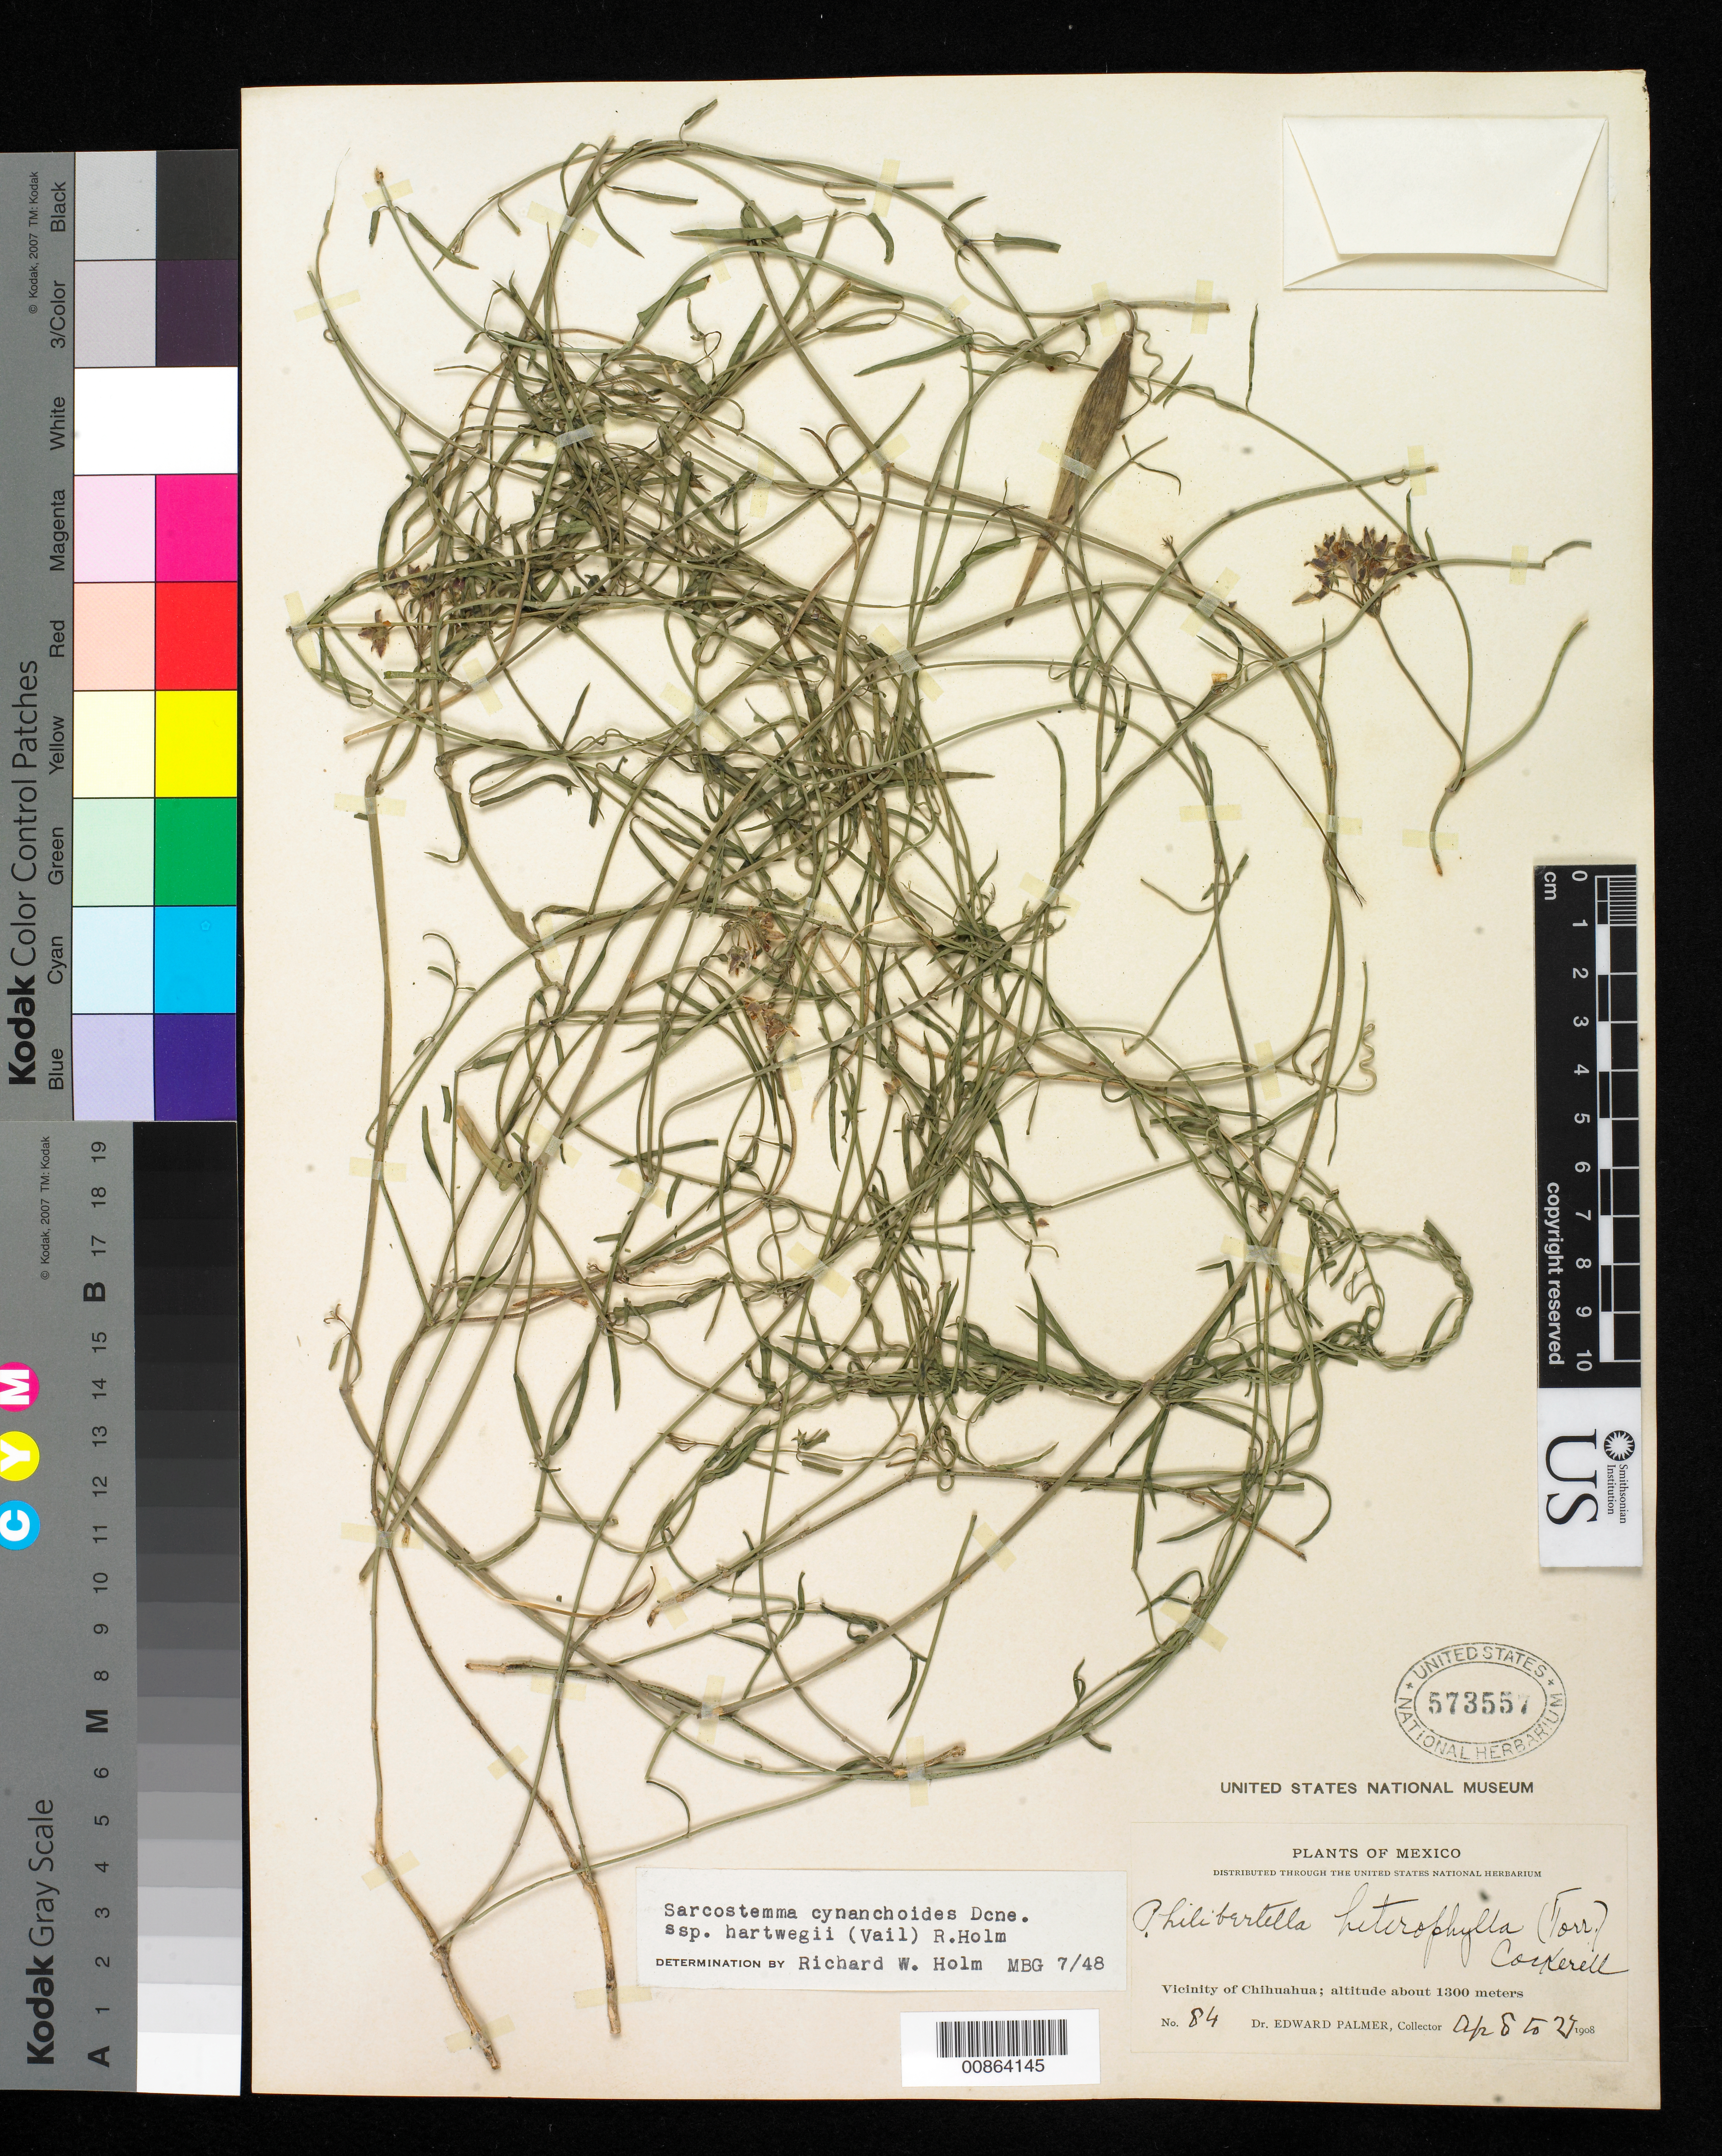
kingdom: Plantae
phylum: Tracheophyta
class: Magnoliopsida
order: Gentianales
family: Apocynaceae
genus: Sarcostemma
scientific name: Sarcostemma cynanchoides subsp. hartwegii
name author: (Vail) R.W. Holm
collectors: E. Palmer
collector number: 84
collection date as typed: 08 Apr 1908 to 27 Apr 1908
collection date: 1908-04-08/1908-04-27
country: Mexico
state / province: Chihuahua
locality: Vicinity of Chihuahua.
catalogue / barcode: US 573557